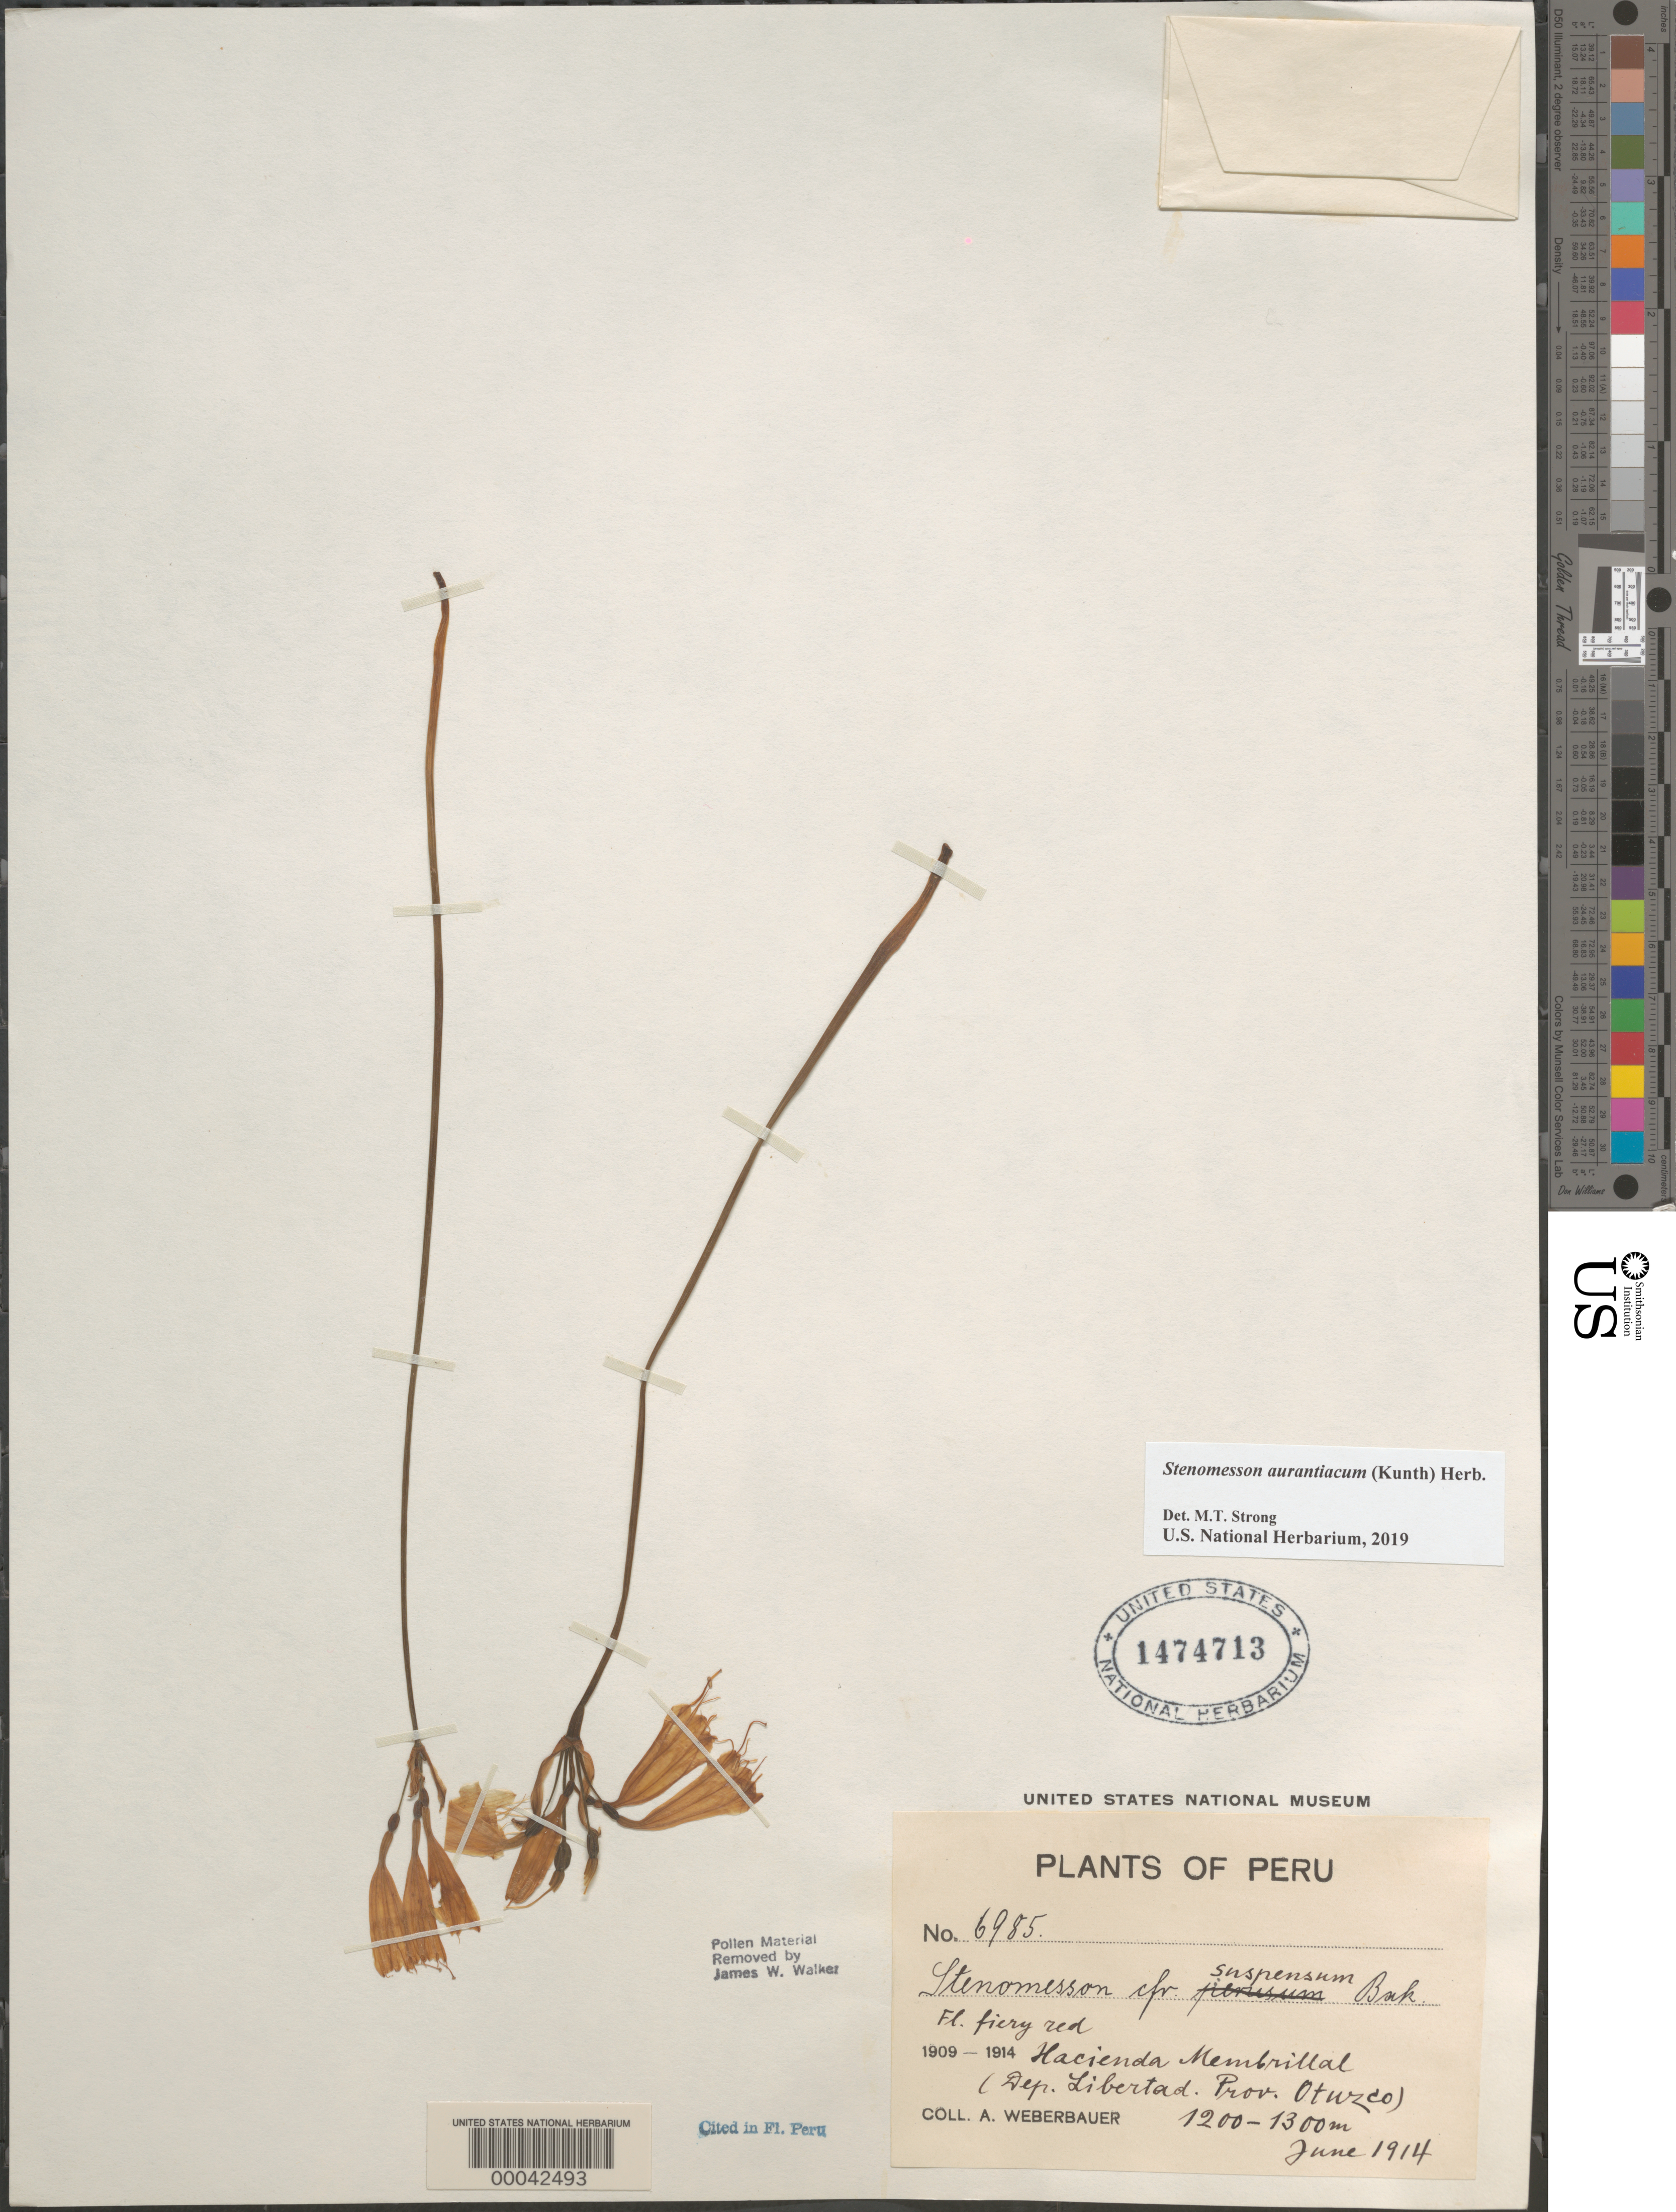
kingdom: Plantae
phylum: Tracheophyta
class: Liliopsida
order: Asparagales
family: Amaryllidaceae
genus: Stenomesson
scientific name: Stenomesson aurantiacum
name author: (Kunth) Herb.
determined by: Strong, Mark T., (BOT), Smithsonian Institution - National Museum of Natural History (UNITED STATES)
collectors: A. Weberbauer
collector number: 6985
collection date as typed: Jun 1914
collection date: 1914-06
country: Peru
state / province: La Libertad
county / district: Otuzco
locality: Hacienda membillal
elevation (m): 1200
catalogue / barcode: US 1474713